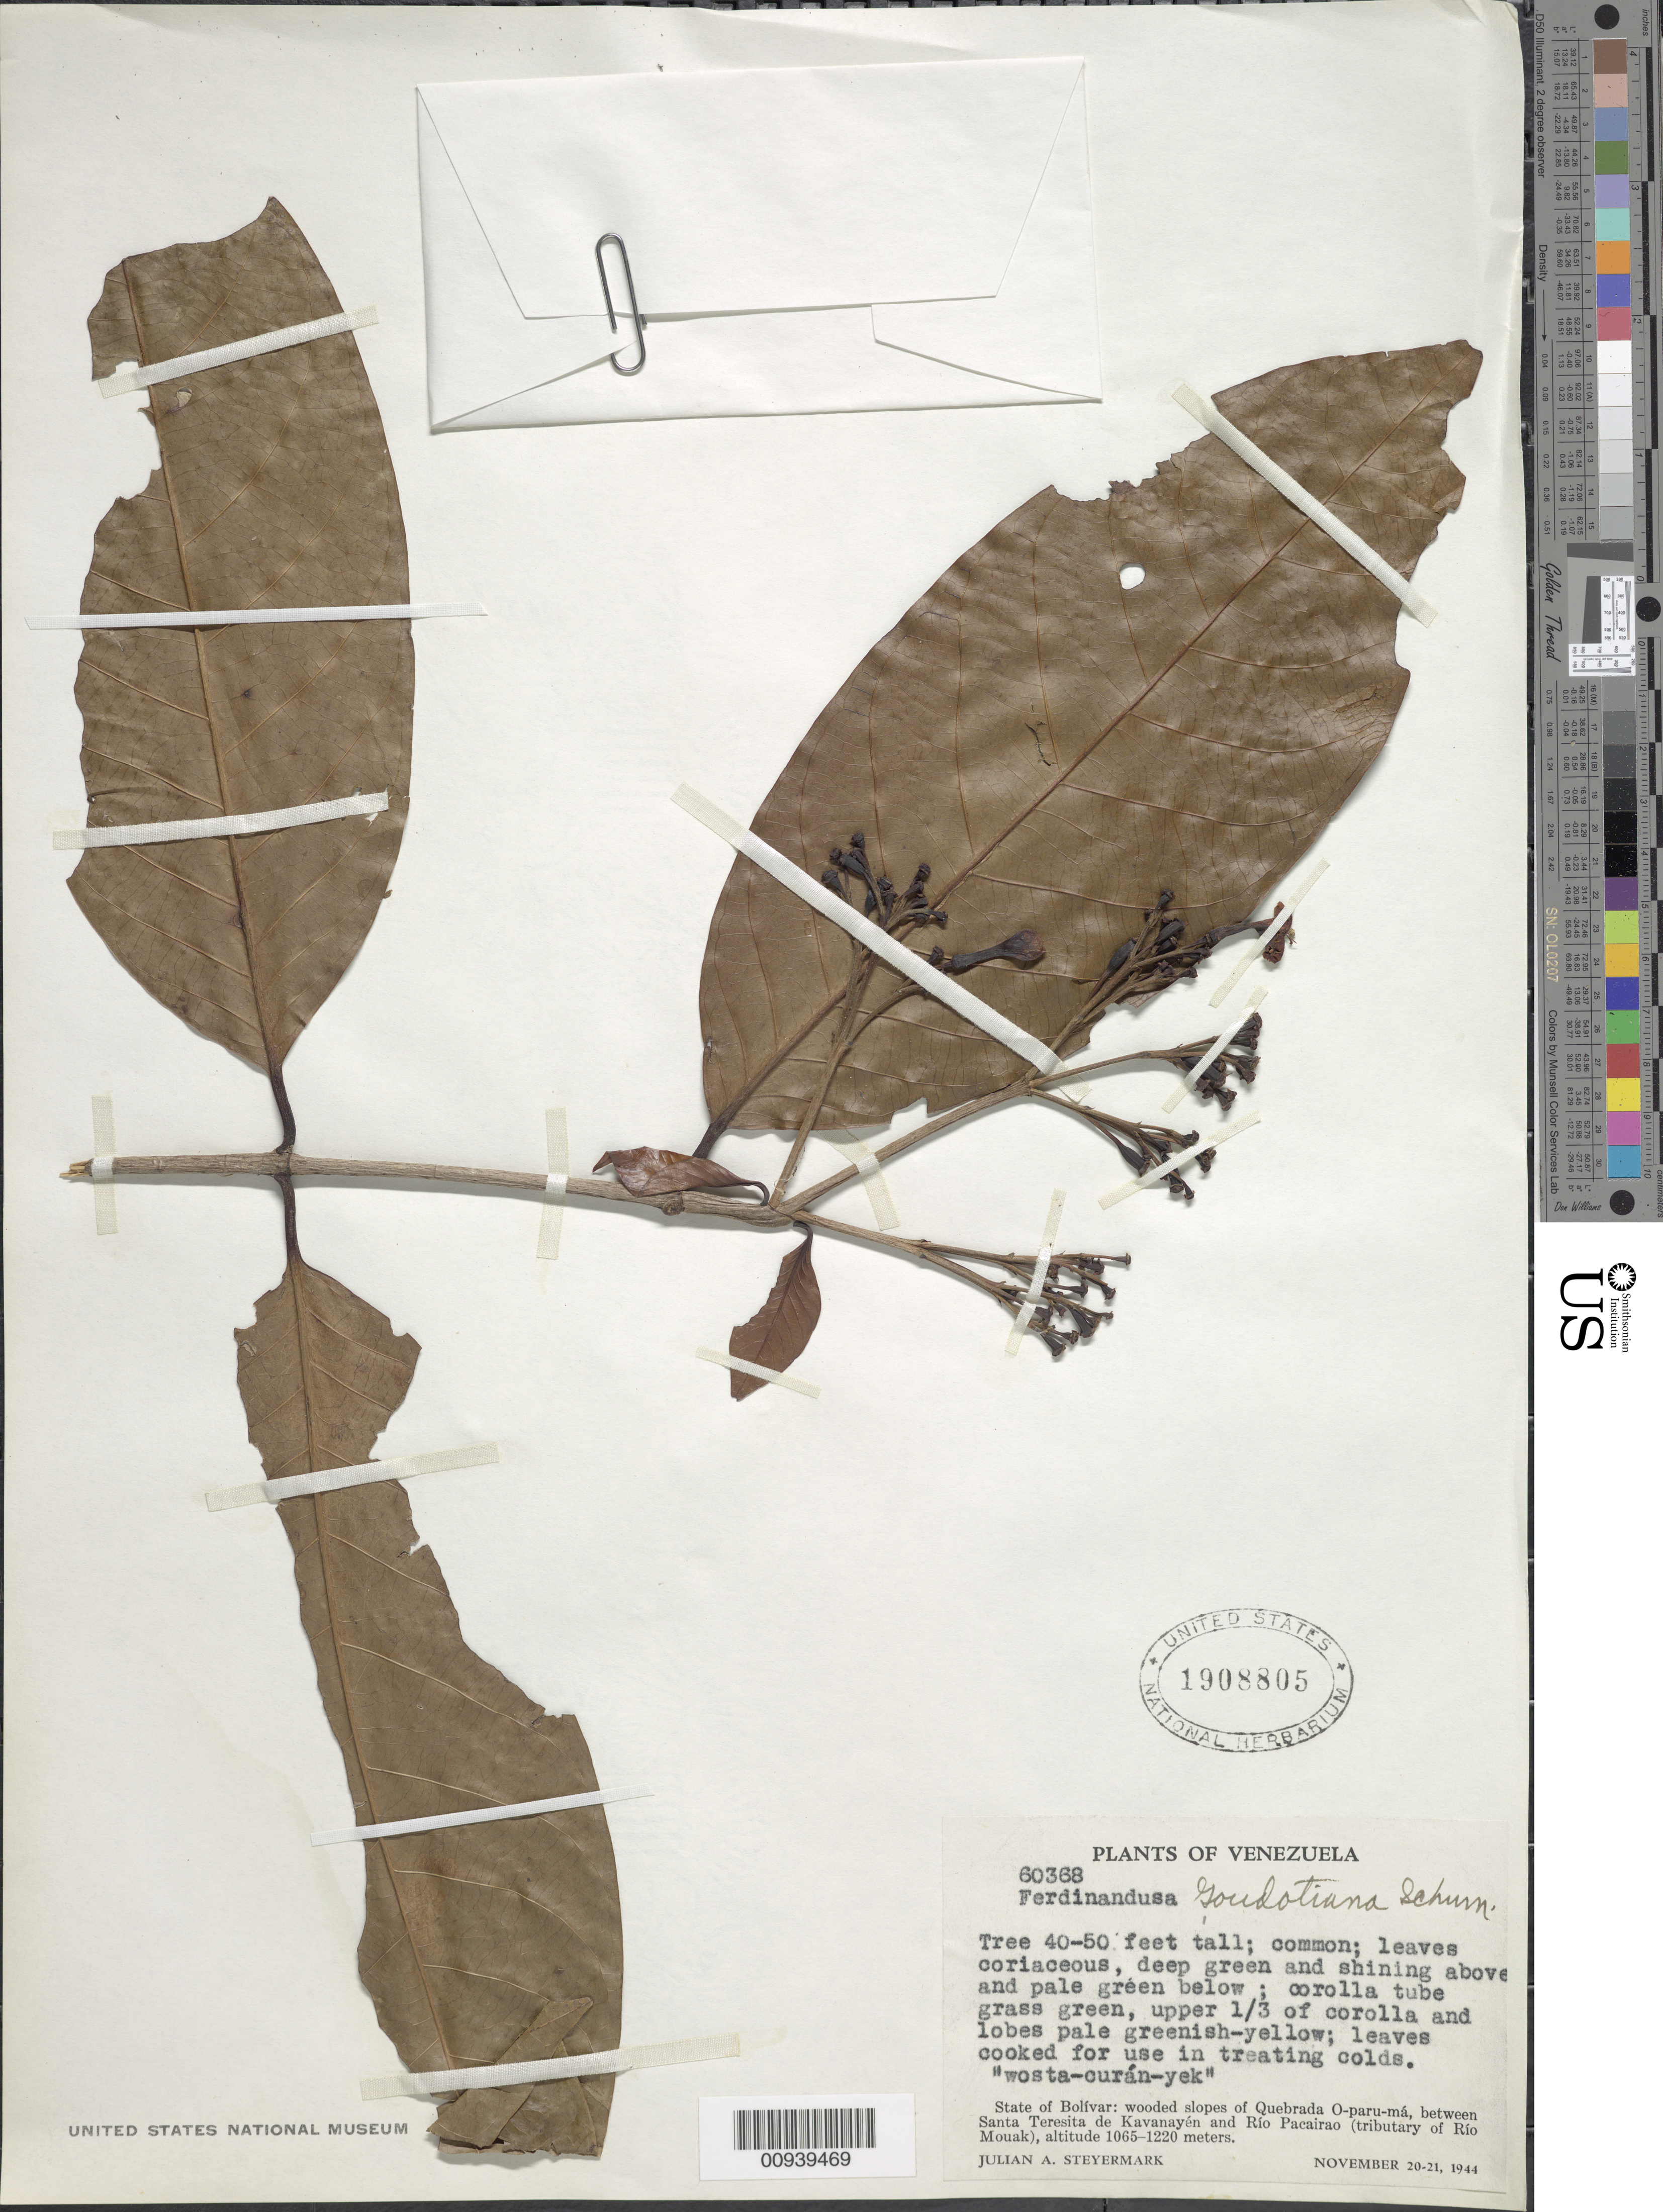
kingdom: Plantae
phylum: Tracheophyta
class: Magnoliopsida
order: Gentianales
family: Rubiaceae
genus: Ferdinandusa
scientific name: Ferdinandusa goudotiana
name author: K. Schum.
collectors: J. Steyermark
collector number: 60368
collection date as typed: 20-Nov-44 to 21-Nov-44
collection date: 1944-11-20/1944-11-21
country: Venezuela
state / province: Bolívar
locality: Quebrada O-paru-má, between Santa Teresita de Kavanayén and Río Pacairao (trib. of Río Mouak)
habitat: Wooded slopes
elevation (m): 1065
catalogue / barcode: US 1908805